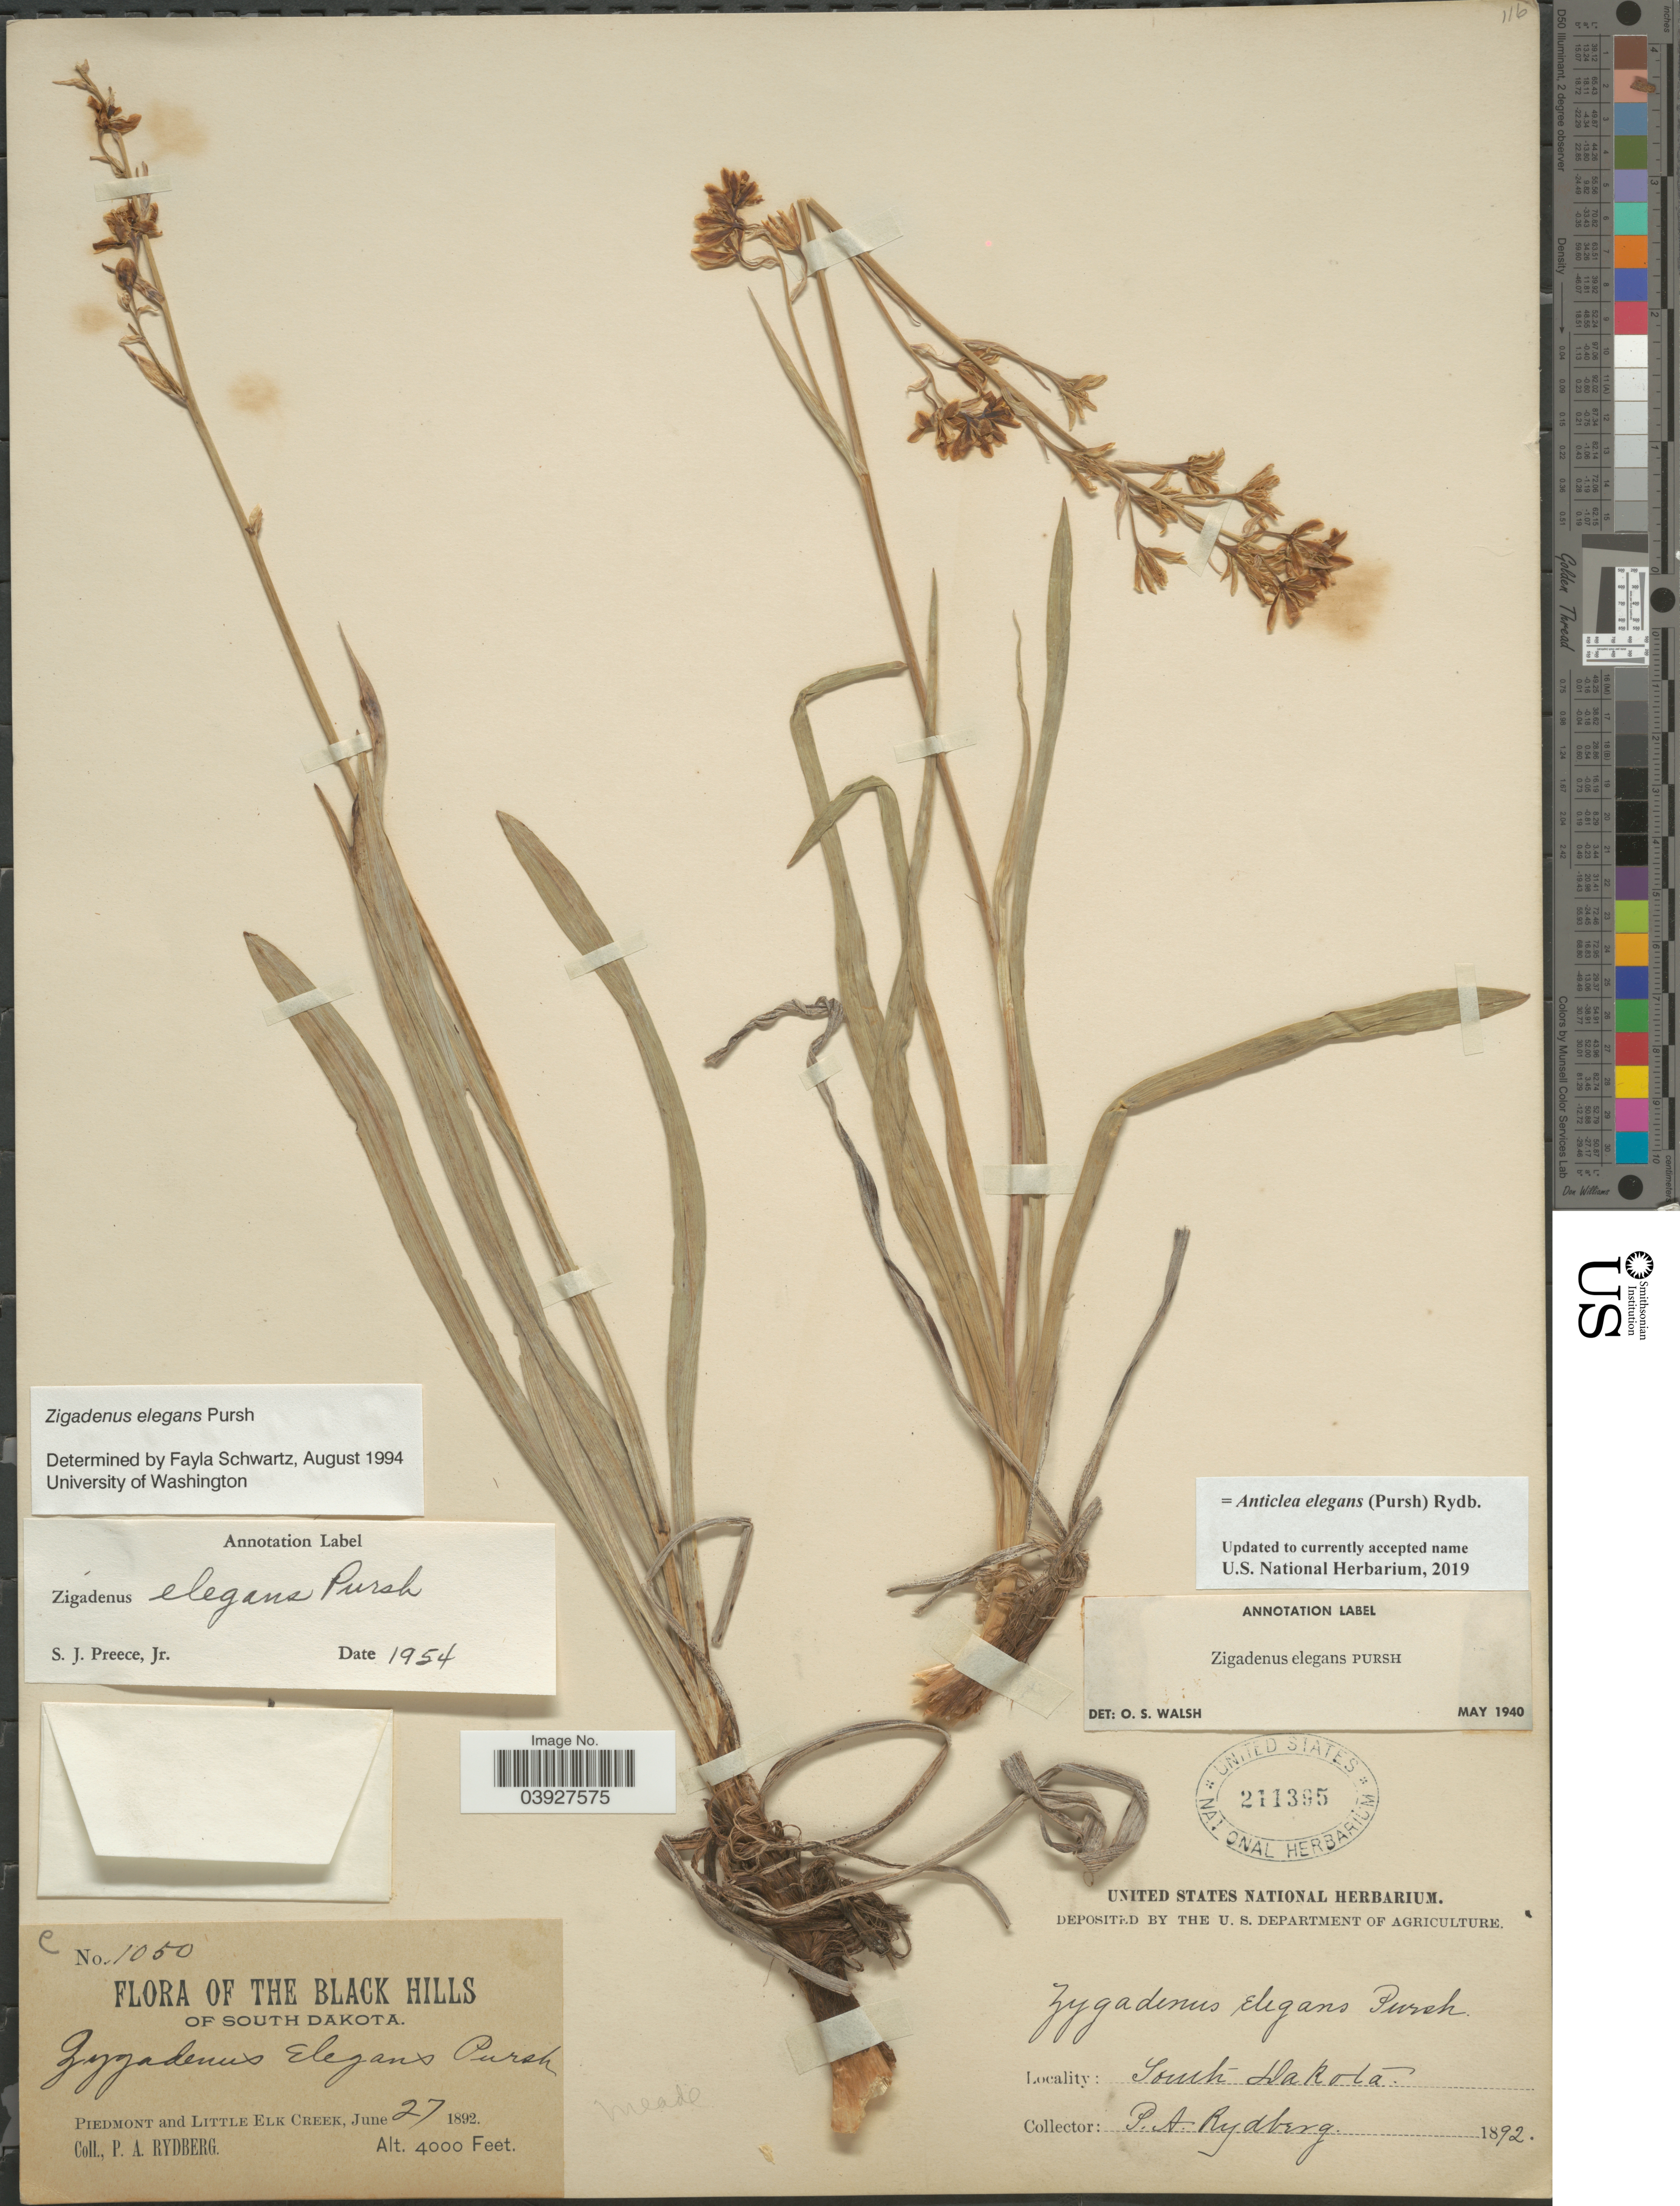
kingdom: Plantae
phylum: Tracheophyta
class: Liliopsida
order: Liliales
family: Melanthiaceae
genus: Anticlea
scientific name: Anticlea elegans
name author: (Pursh) Rydb.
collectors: P. A. Rydberg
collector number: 1050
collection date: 1892-06-27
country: United States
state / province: South Dakota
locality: The Black Hills of South Dakota. Piedmont and Little Elk Creek.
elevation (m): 1219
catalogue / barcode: US 211395